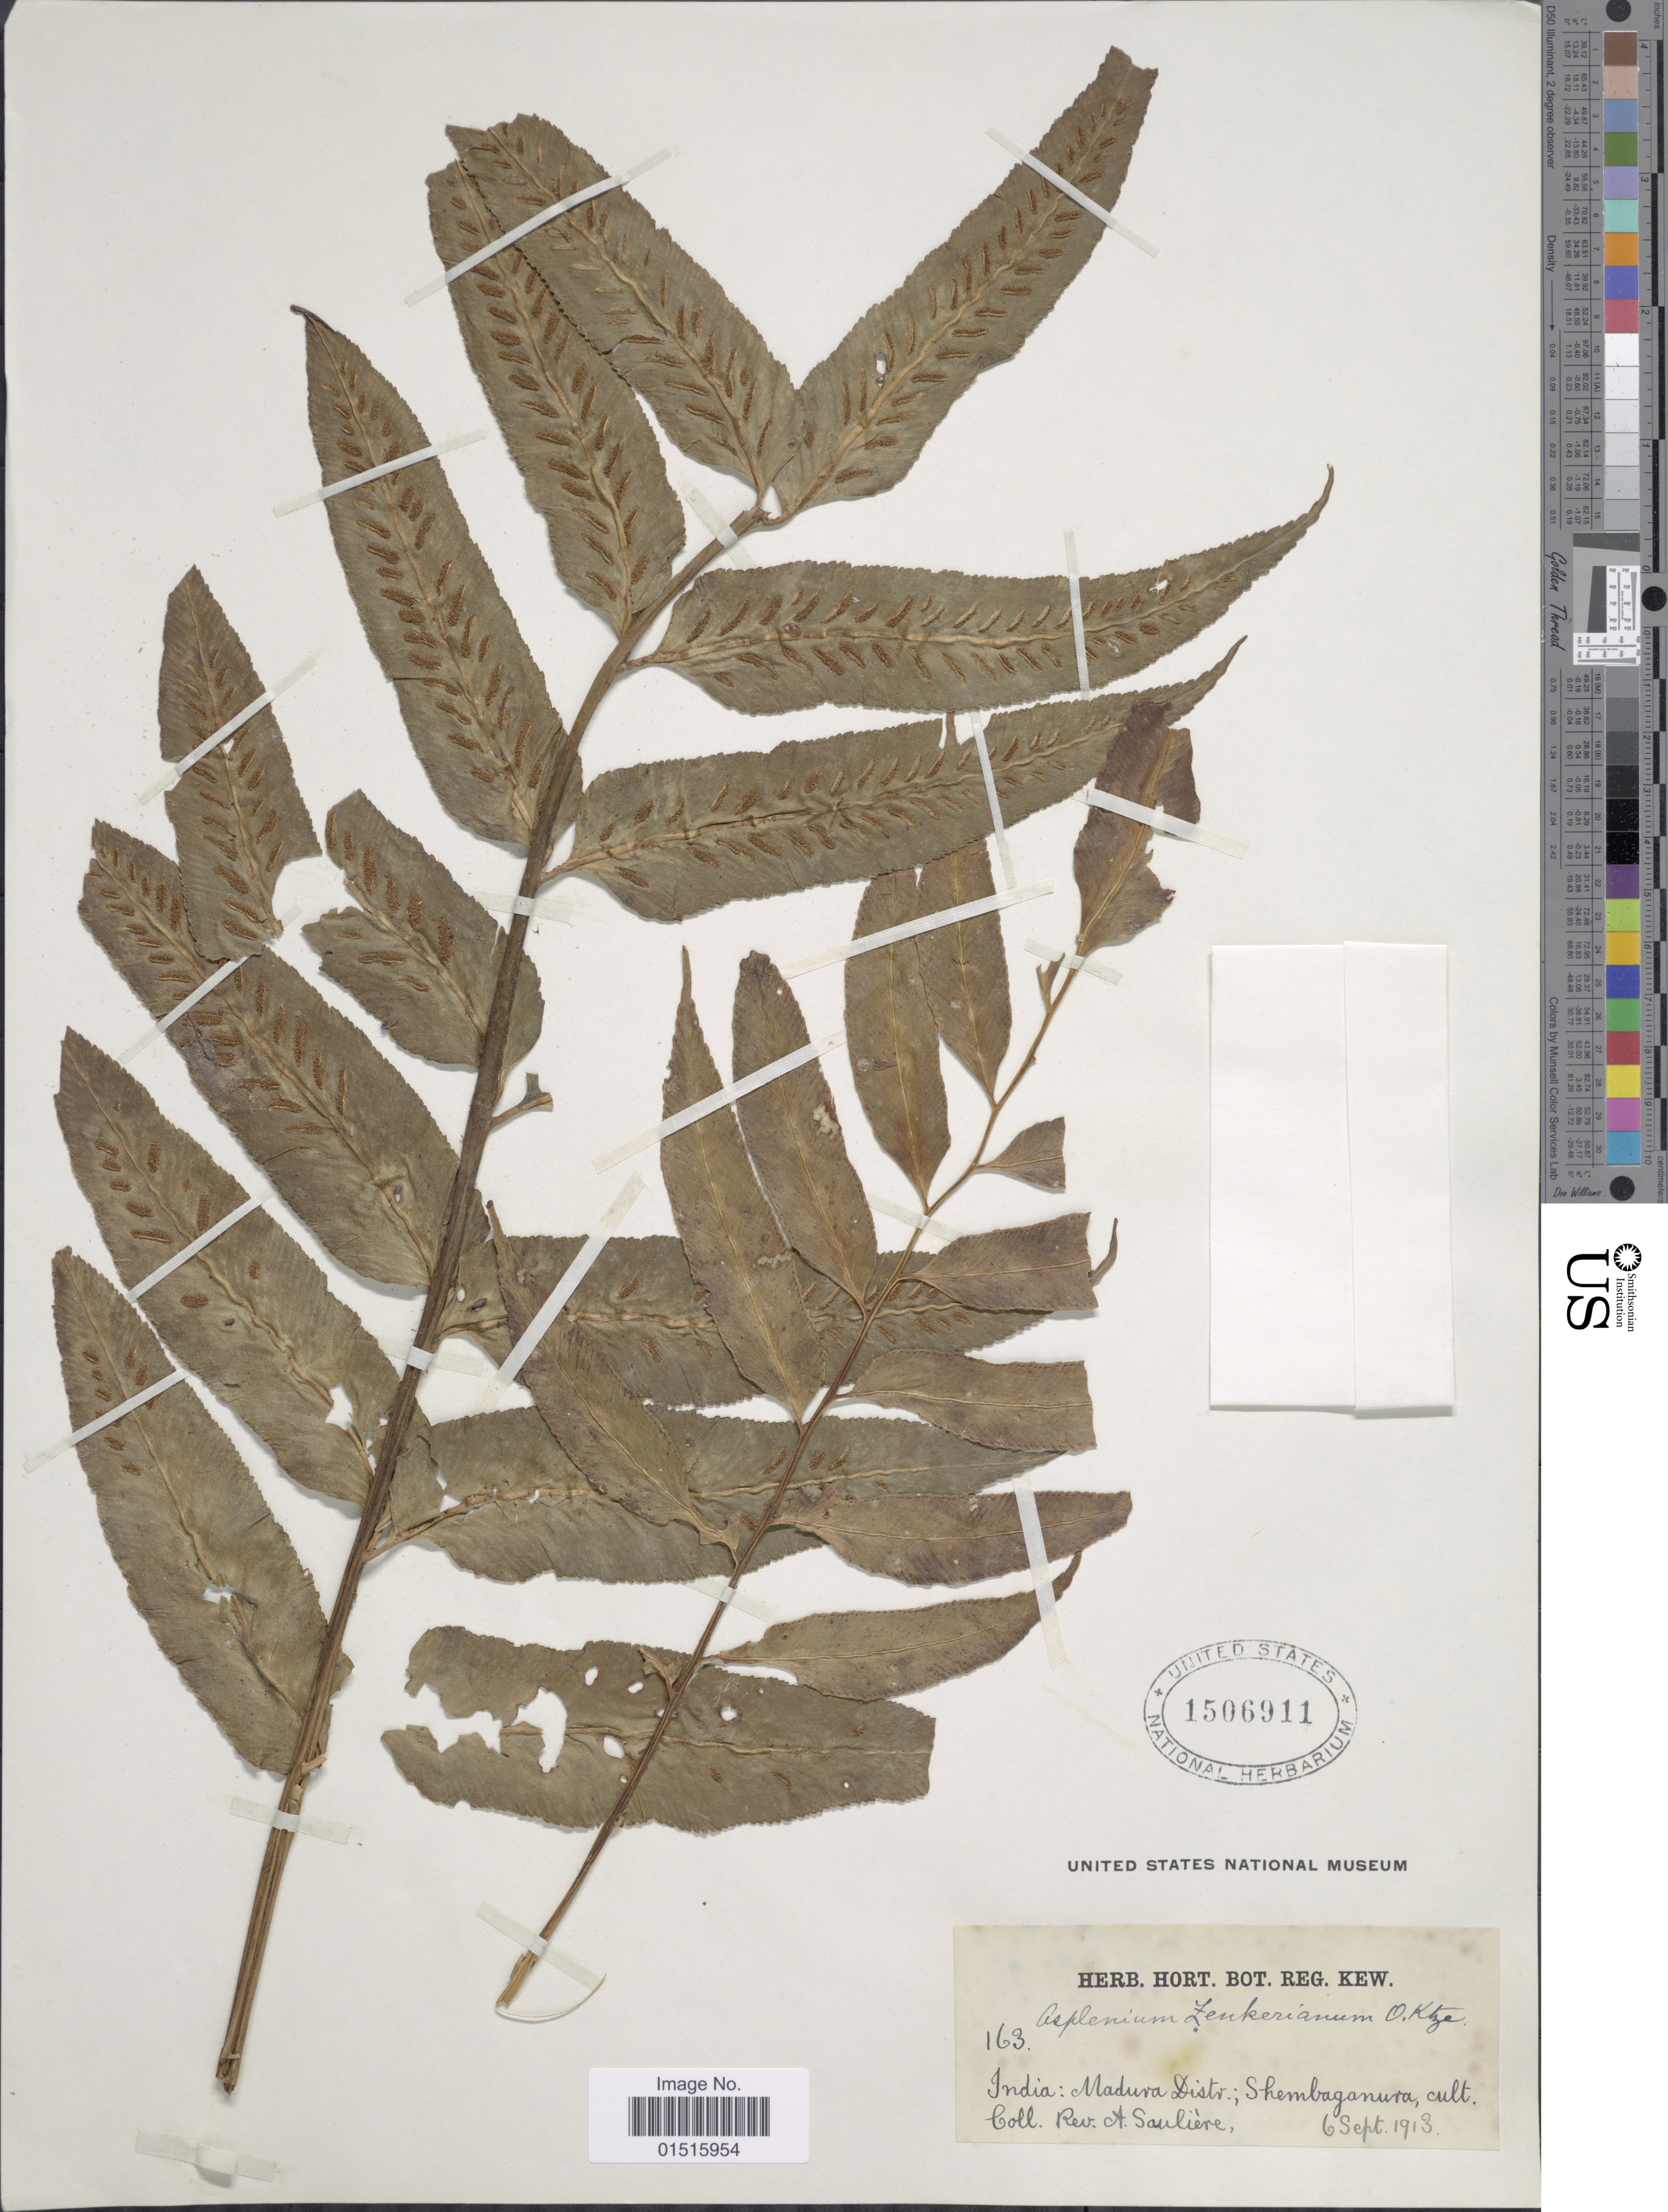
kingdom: Plantae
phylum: Tracheophyta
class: Polypodiopsida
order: Polypodiales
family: Aspleniaceae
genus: Asplenium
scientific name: Asplenium zenkerianum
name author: Kunze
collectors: A. Sauliere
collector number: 163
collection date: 1913-09-06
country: India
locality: Madura Distr; Shembaganura, cult.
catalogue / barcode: US 1506911